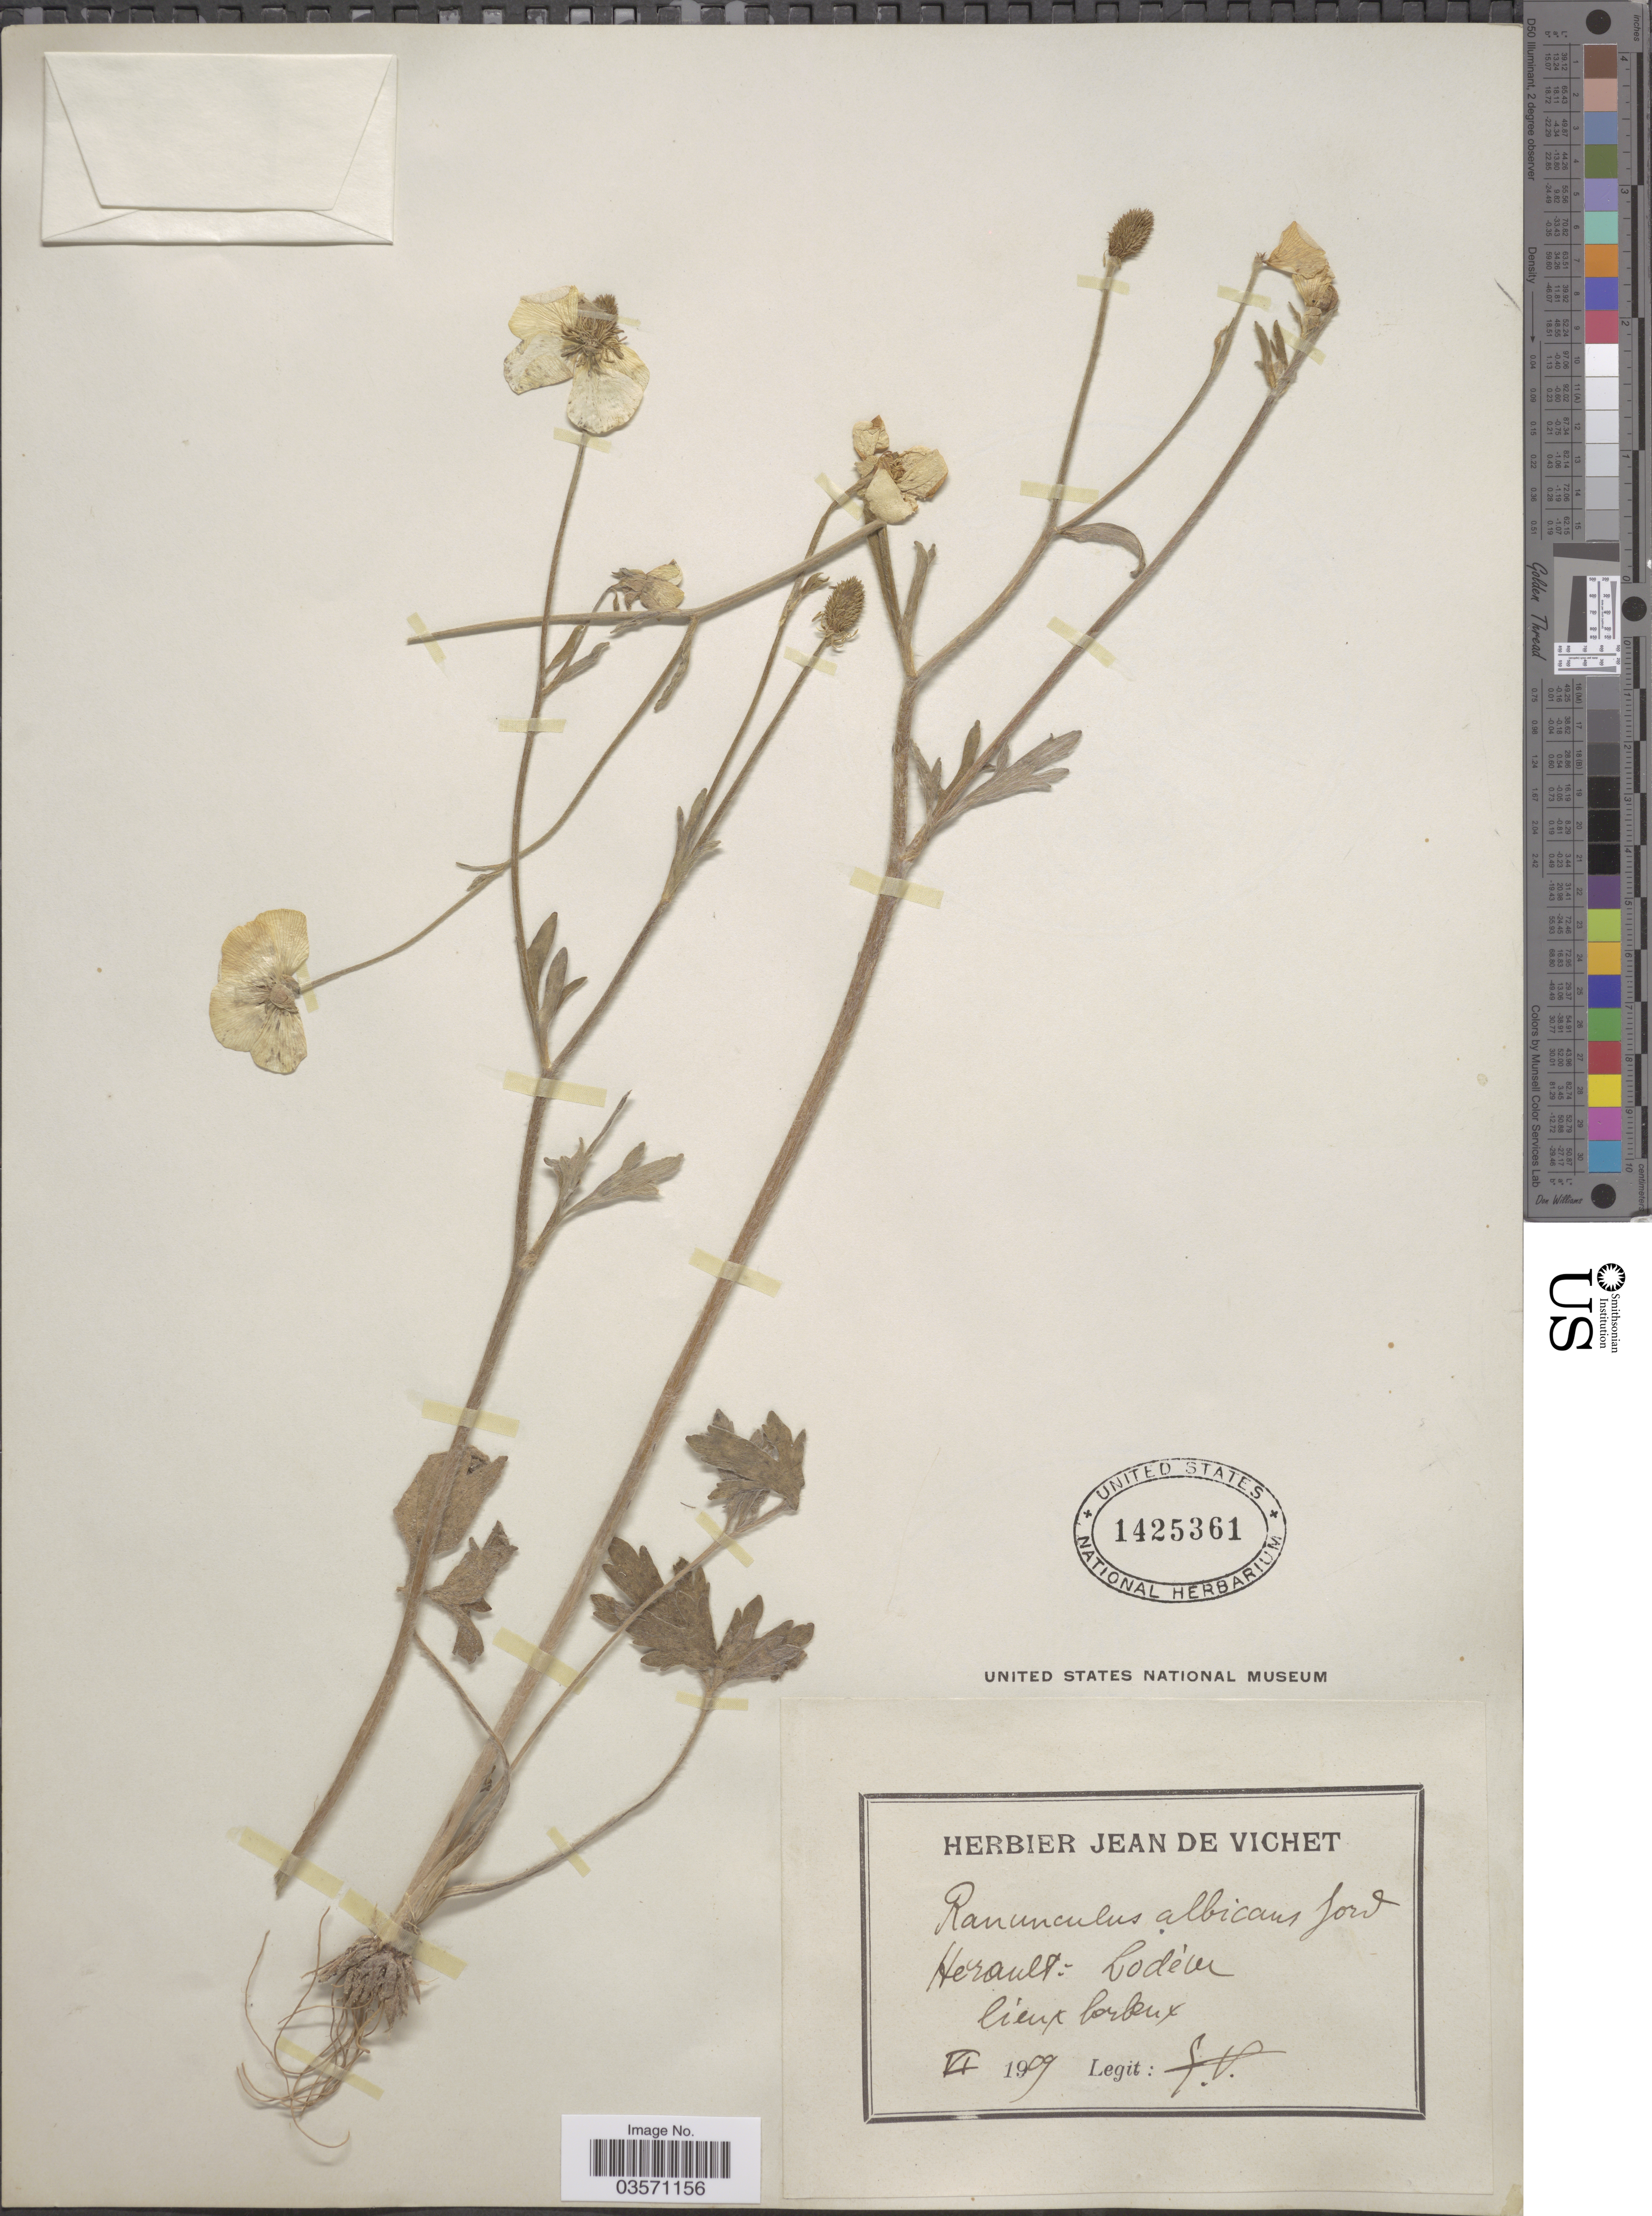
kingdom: Plantae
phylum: Tracheophyta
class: Magnoliopsida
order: Ranunculales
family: Ranunculaceae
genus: Ranunculus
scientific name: Ranunculus albicans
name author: Jord.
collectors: J. de Vichet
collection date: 1909-06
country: France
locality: Herault: Lodèm lieux borbeux.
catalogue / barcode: US 1425361